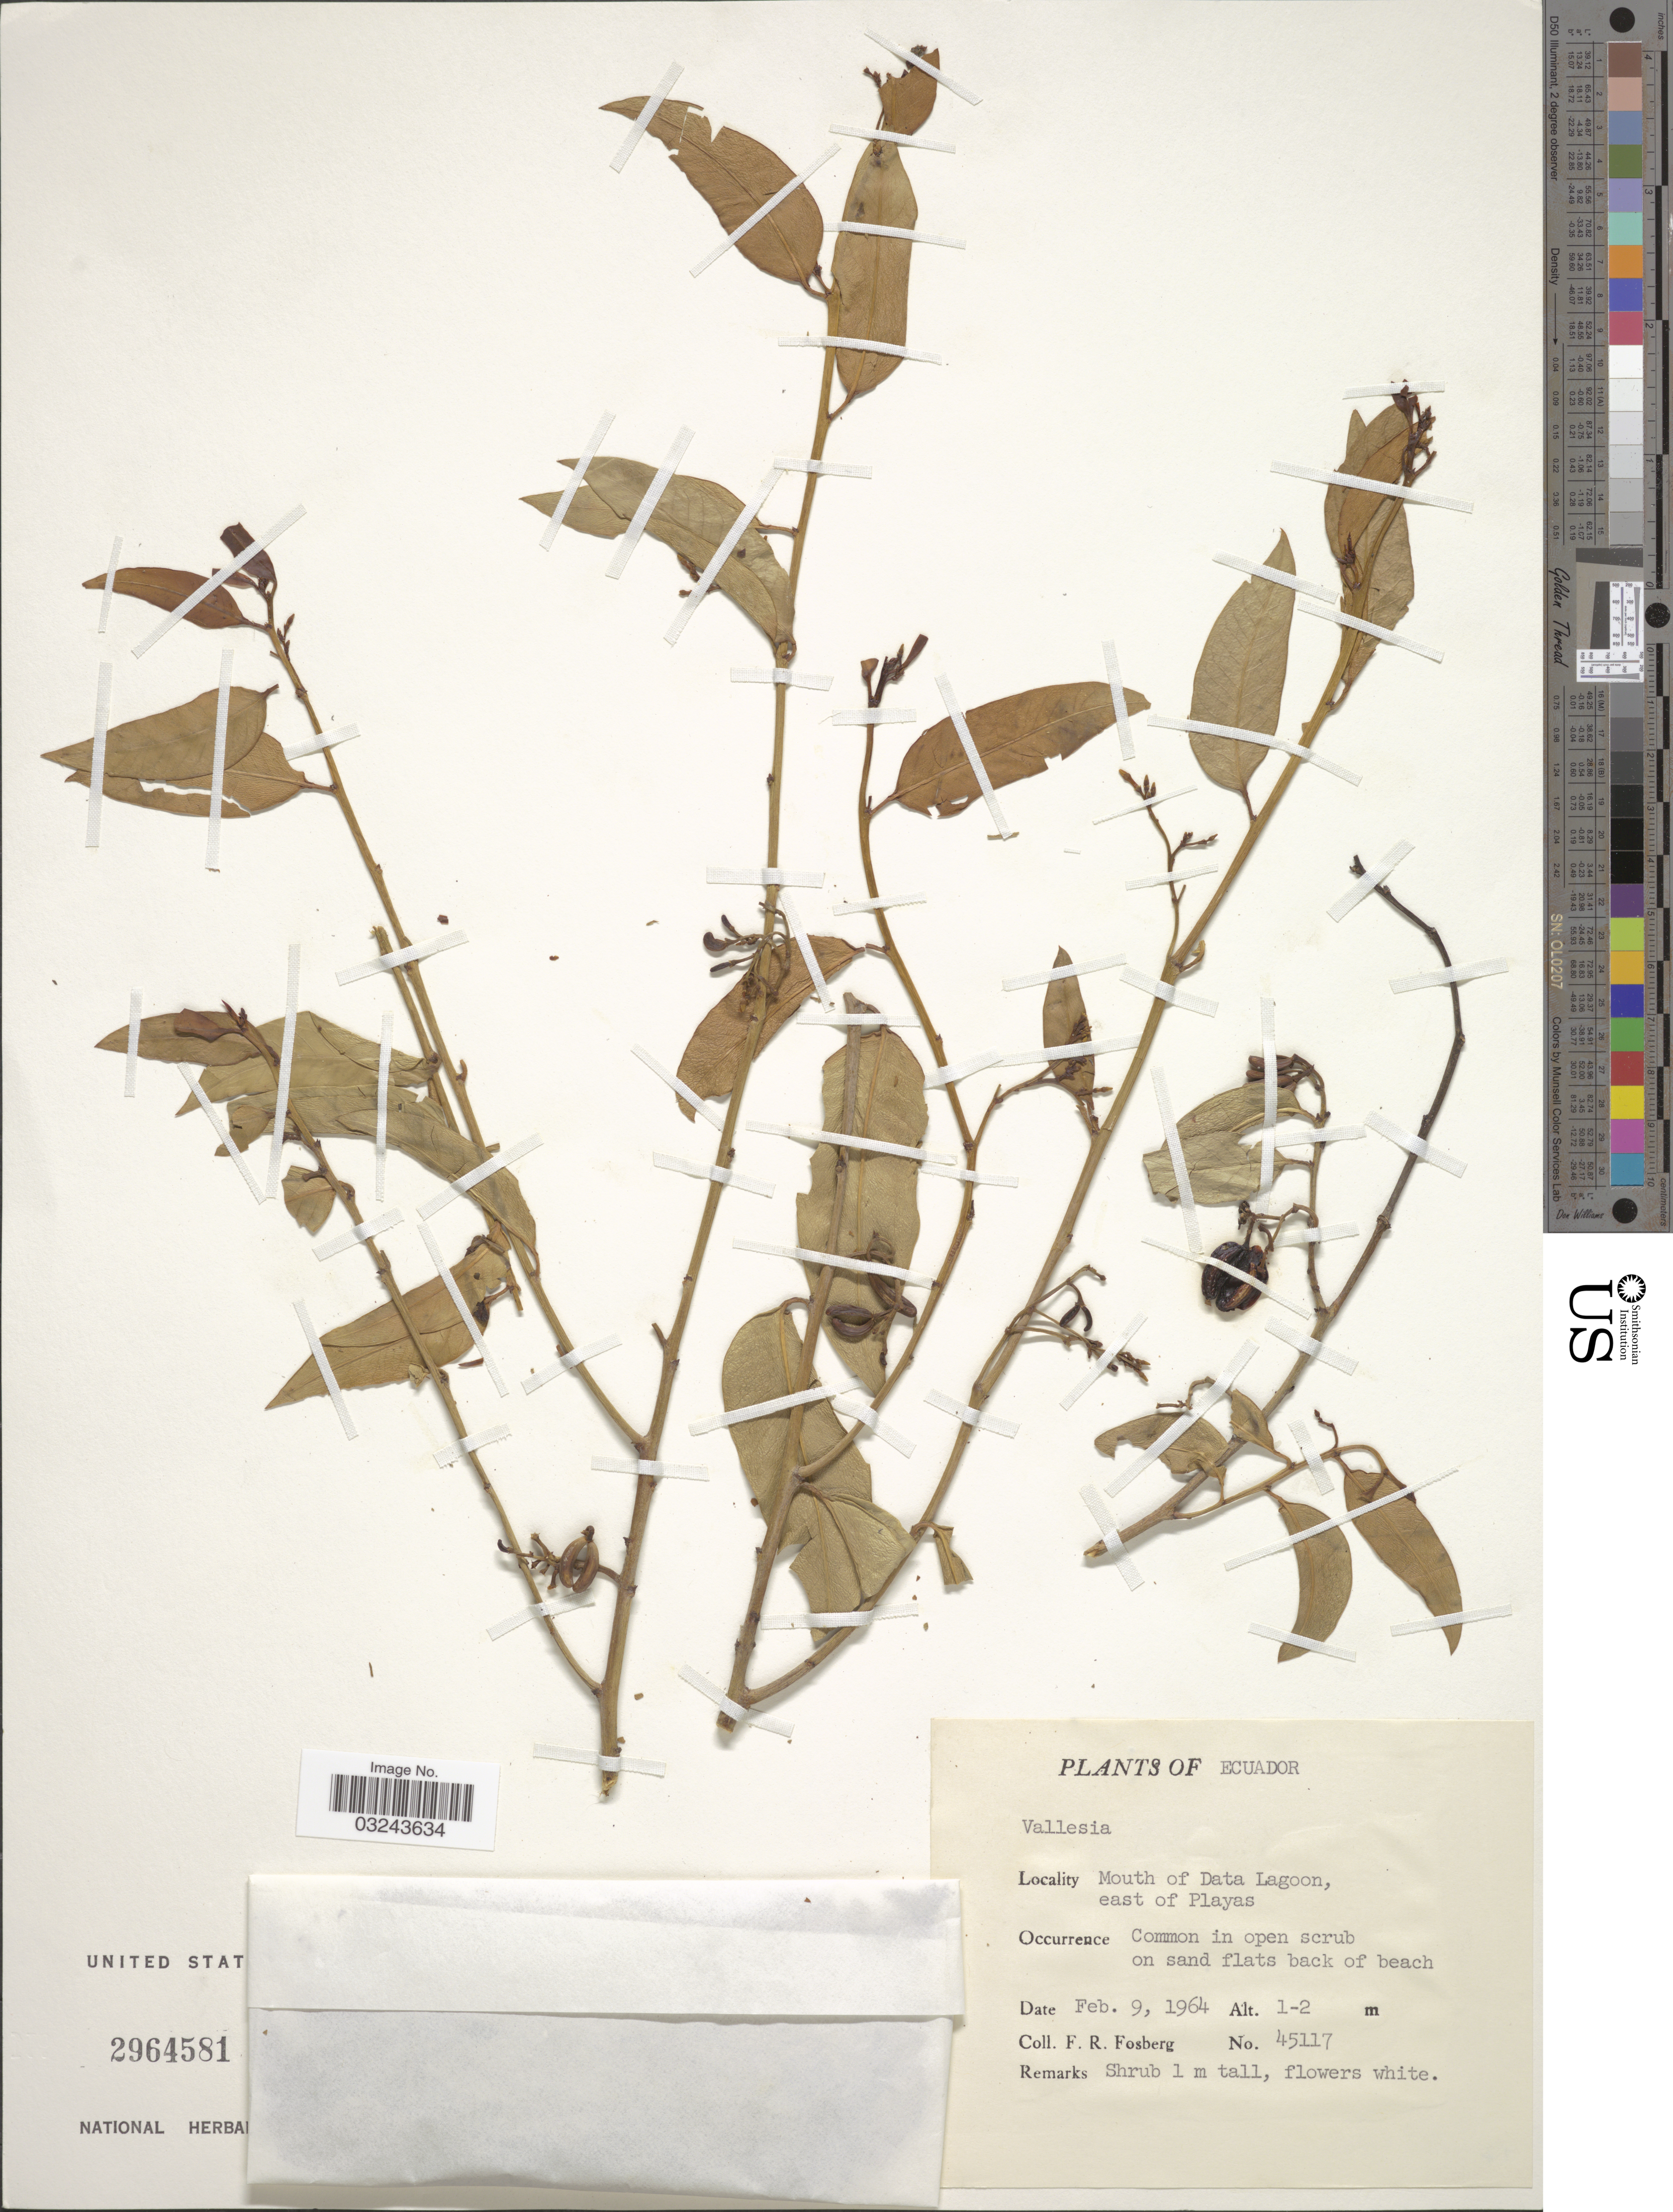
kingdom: Plantae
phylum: Tracheophyta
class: Magnoliopsida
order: Gentianales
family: Apocynaceae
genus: Vallesia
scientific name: Vallesia sp.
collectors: F. R. Fosberg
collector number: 45117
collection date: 1964-02-09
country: Ecuador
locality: Mouth of Data Lagoon, east of Playas.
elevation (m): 1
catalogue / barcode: US 2964581